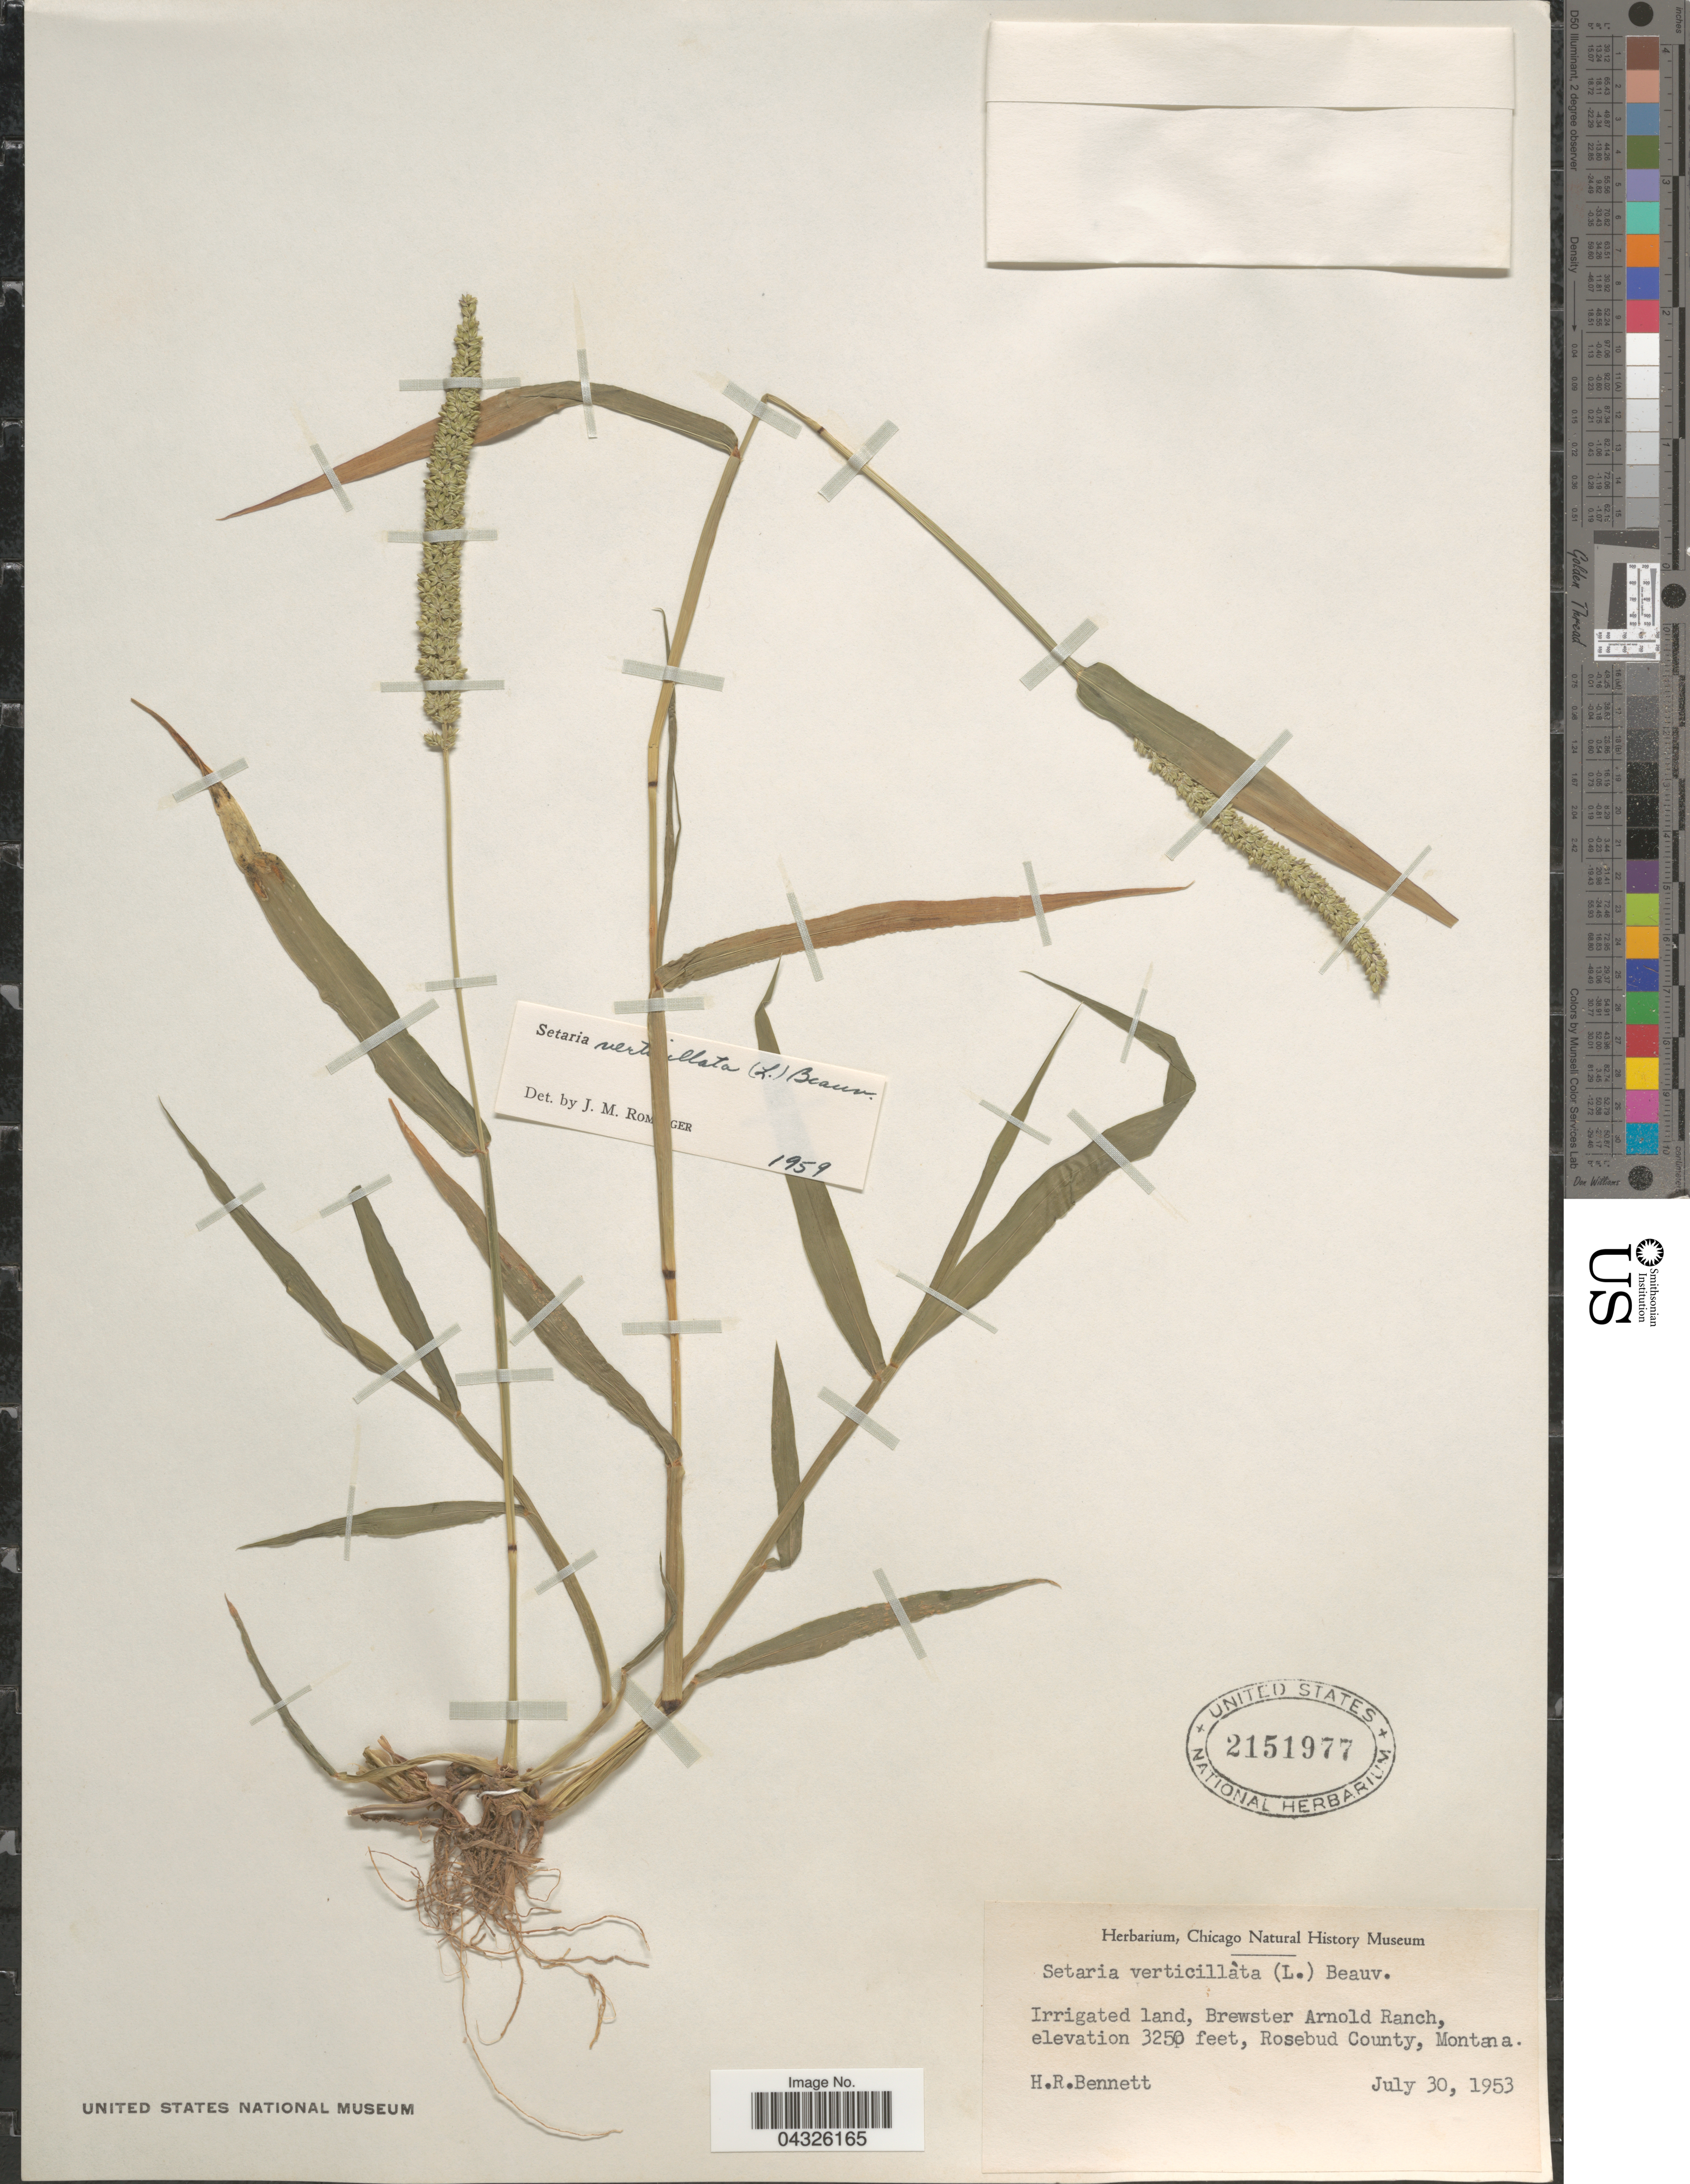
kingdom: Plantae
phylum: Tracheophyta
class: Liliopsida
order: Poales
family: Poaceae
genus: Setaria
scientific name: Setaria verticillata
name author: (L.) P. Beauv.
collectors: H. R. Bennett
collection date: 1953-07-30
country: United States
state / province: Montana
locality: Brewster Arnold Ranch, Rosebud County.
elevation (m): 991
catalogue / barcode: US 2151977